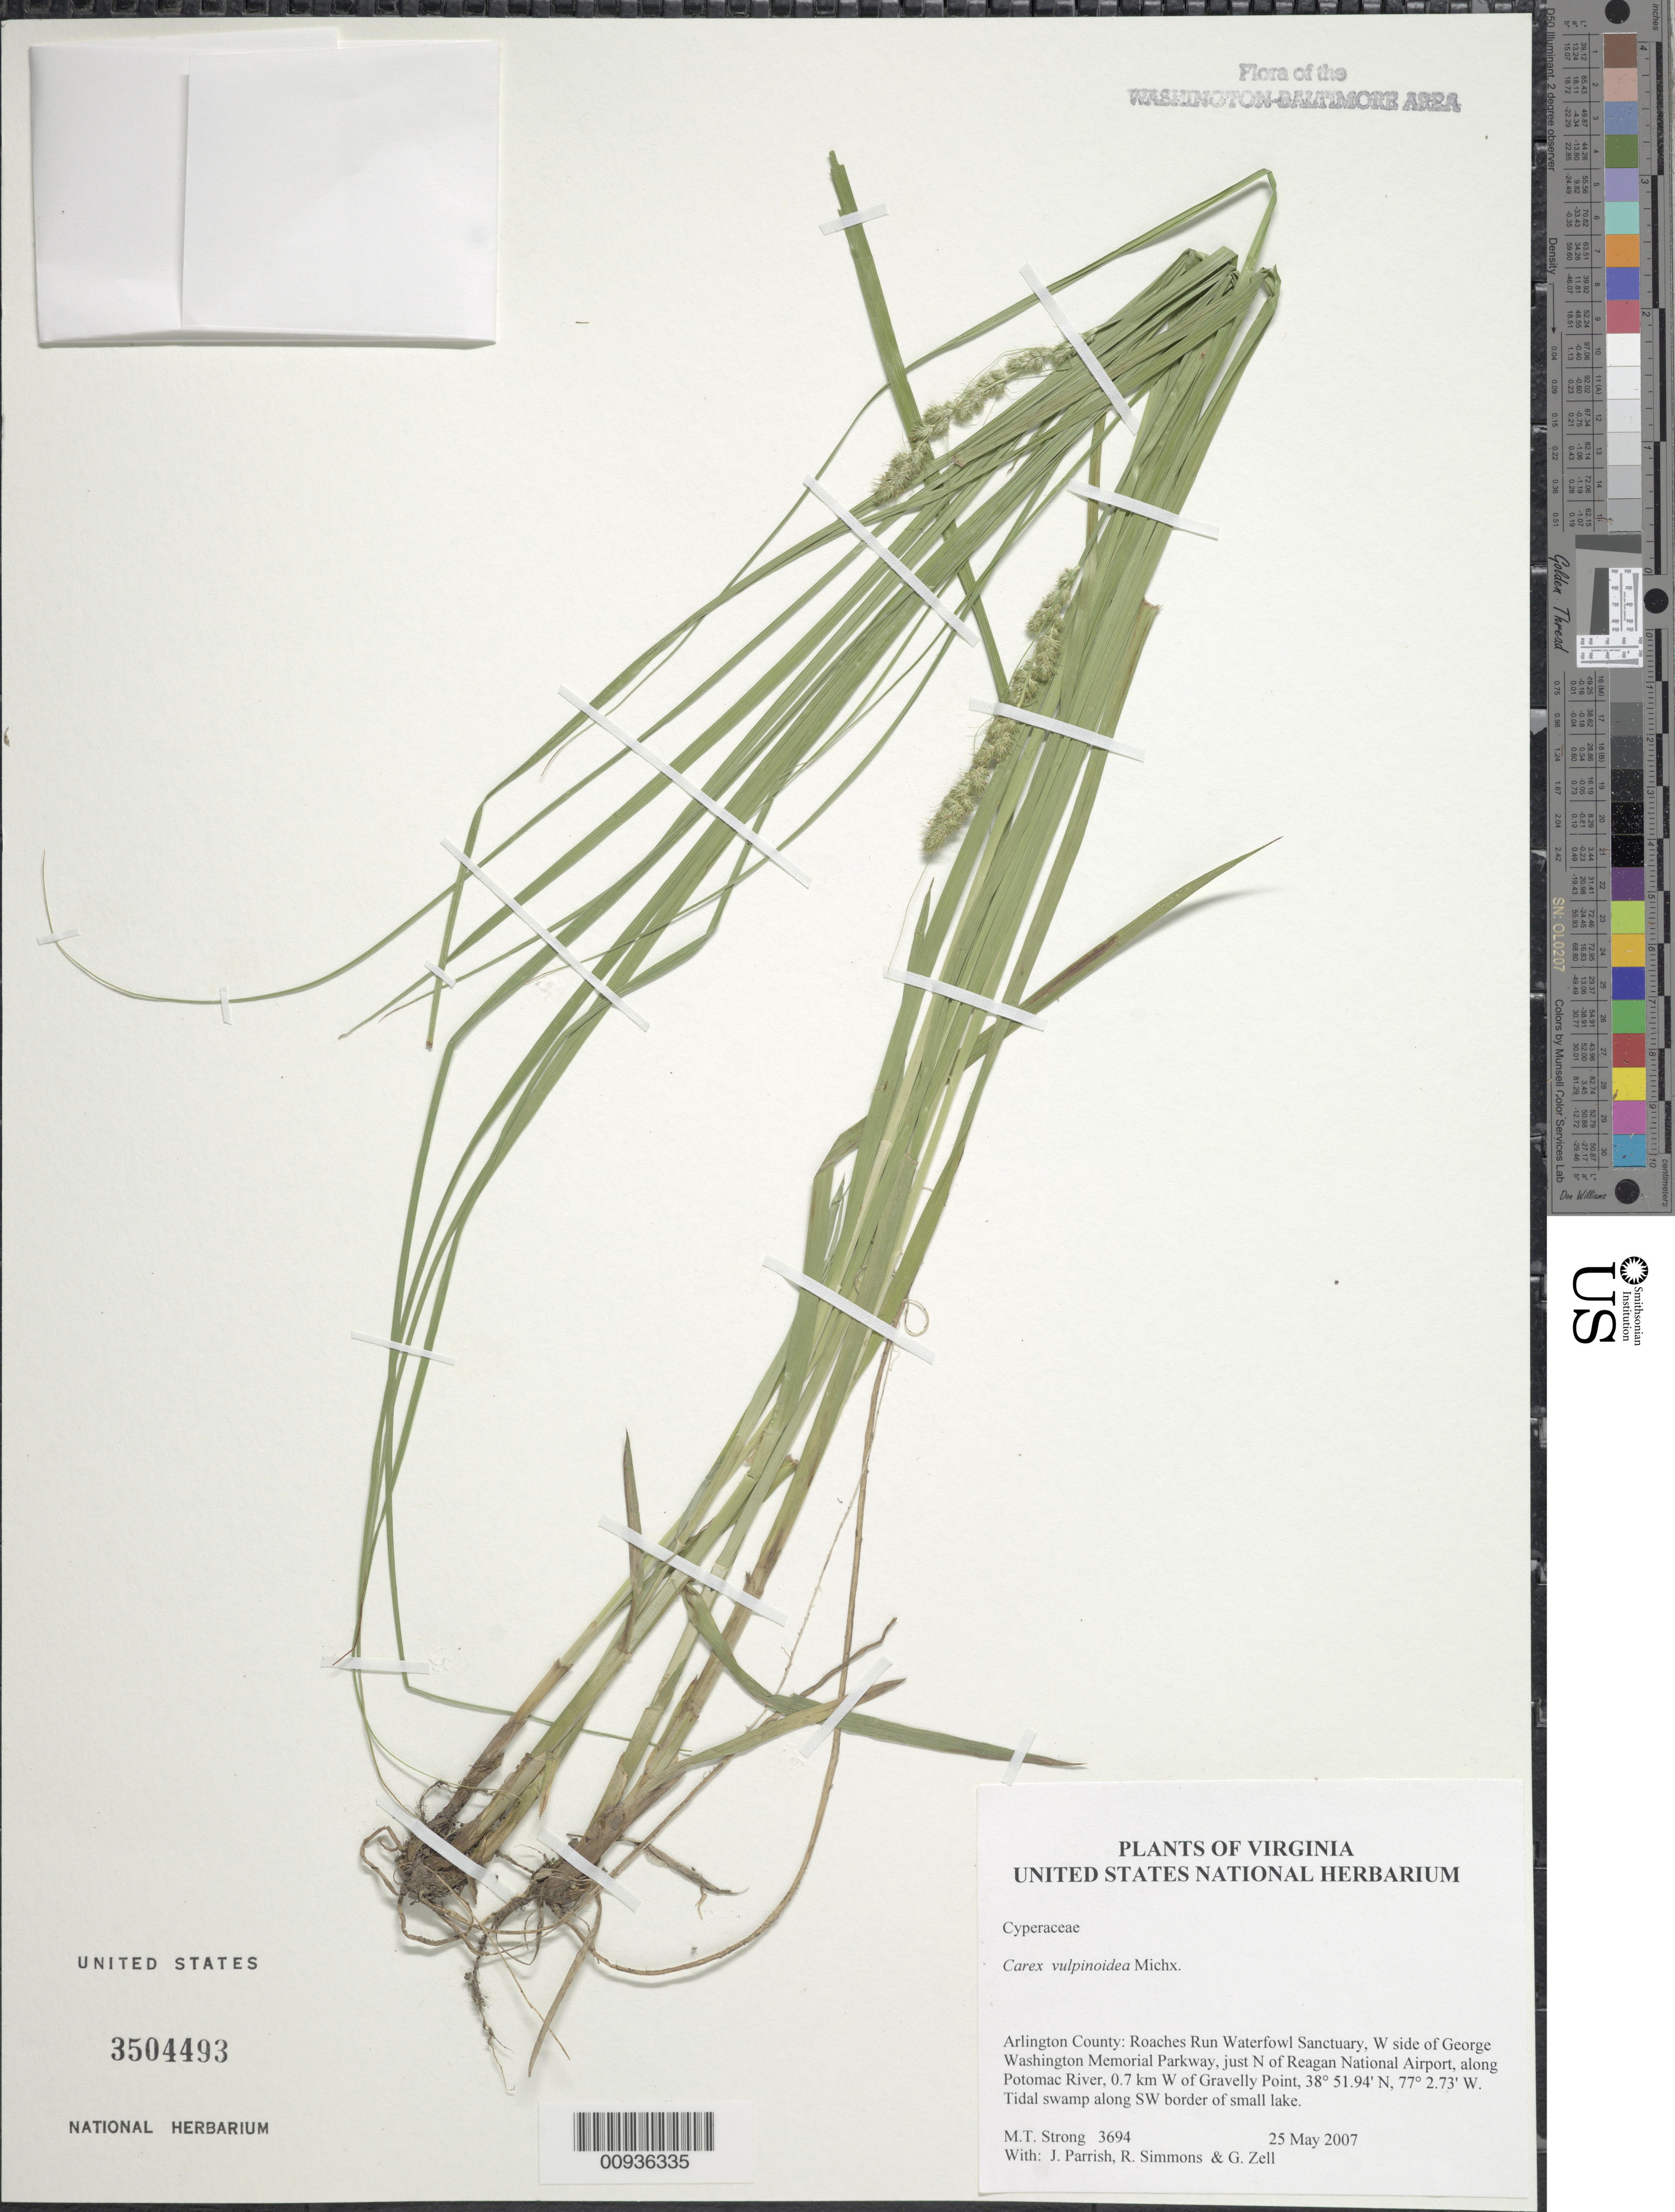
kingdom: Plantae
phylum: Tracheophyta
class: Liliopsida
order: Poales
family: Cyperaceae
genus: Carex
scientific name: Carex vulpinoidea Michx.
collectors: M. T. Strong, J. Parrish, R. Simmons & G. Zell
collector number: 3694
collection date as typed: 11 Sep 2006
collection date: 2006-09-11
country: United States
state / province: Virginia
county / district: Arlington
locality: Roaches Run Waterfowl Sanctuary, W side of George Washington Memorial Parkway, just N of Reagan National Airport, along Potomac River, 0.7 km W of Gravelly Point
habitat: tidal swamp along SW border of small lake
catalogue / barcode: US 3504493